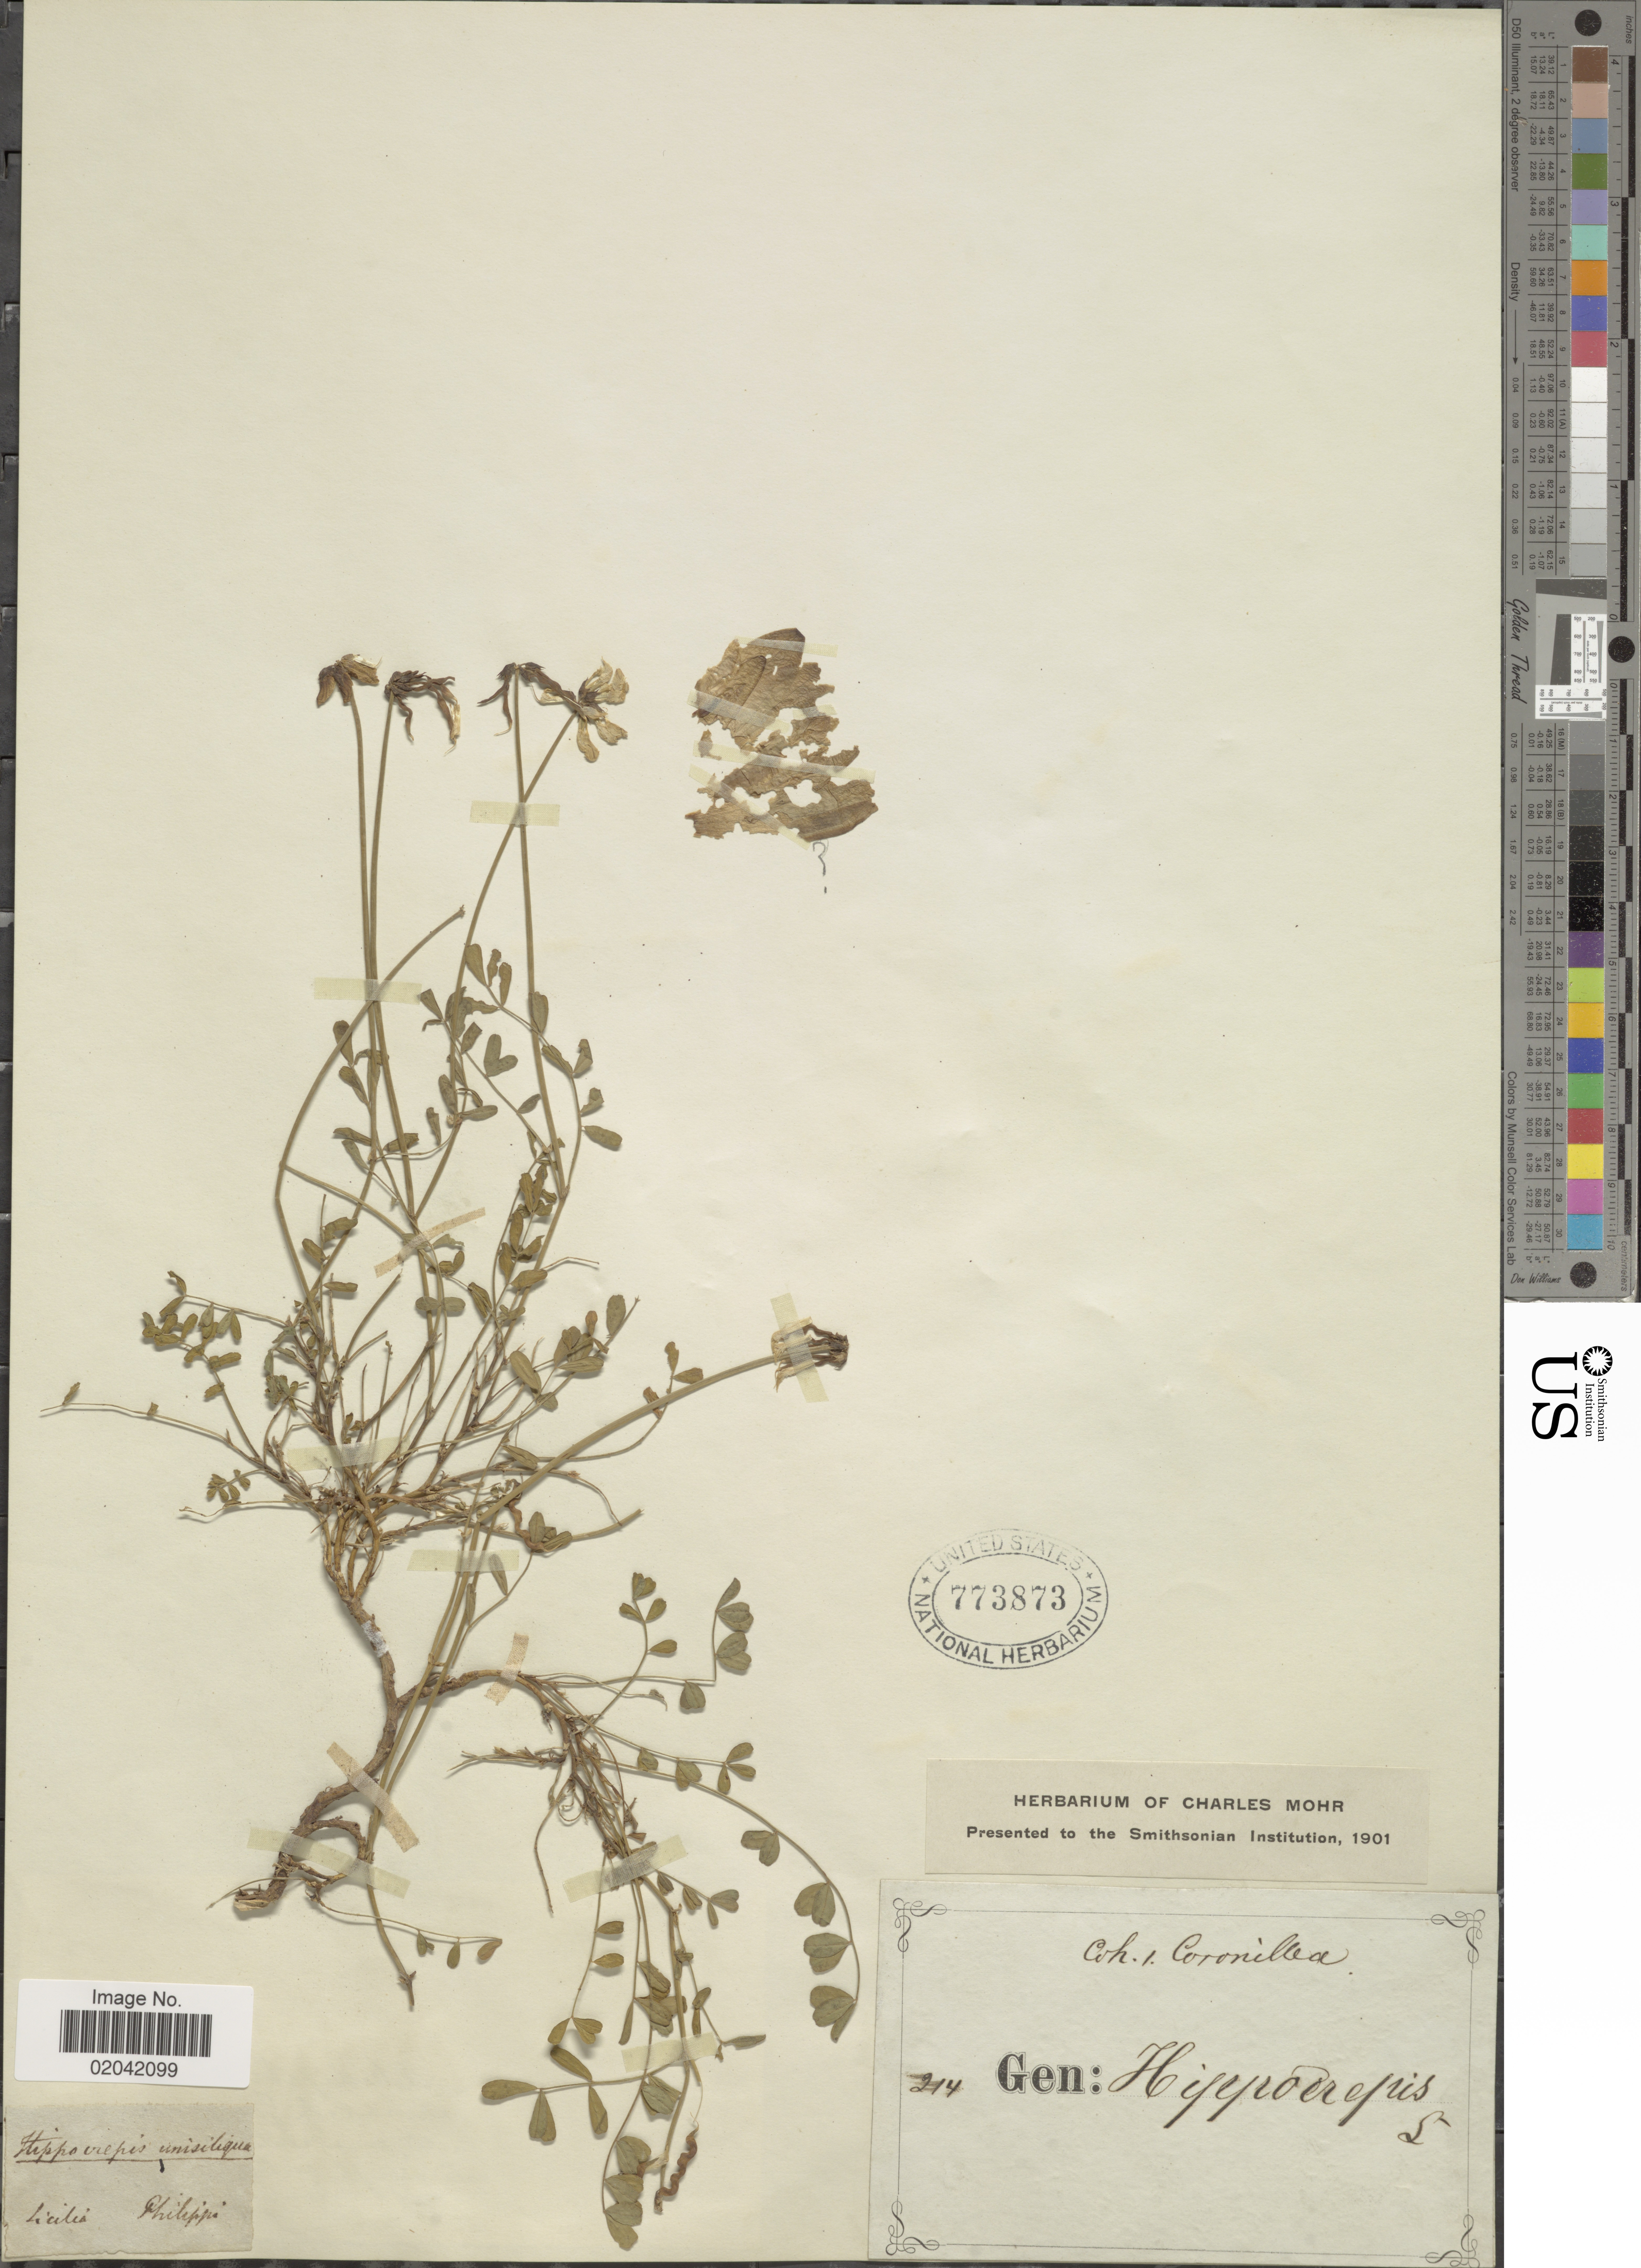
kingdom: Plantae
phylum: Tracheophyta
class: Magnoliopsida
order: Fabales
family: Fabaceae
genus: Hippocrepis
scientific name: Hippocrepis unisiliquosa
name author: L.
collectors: -. Phillipi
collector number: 214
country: Italy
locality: Sicilia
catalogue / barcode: US 773873